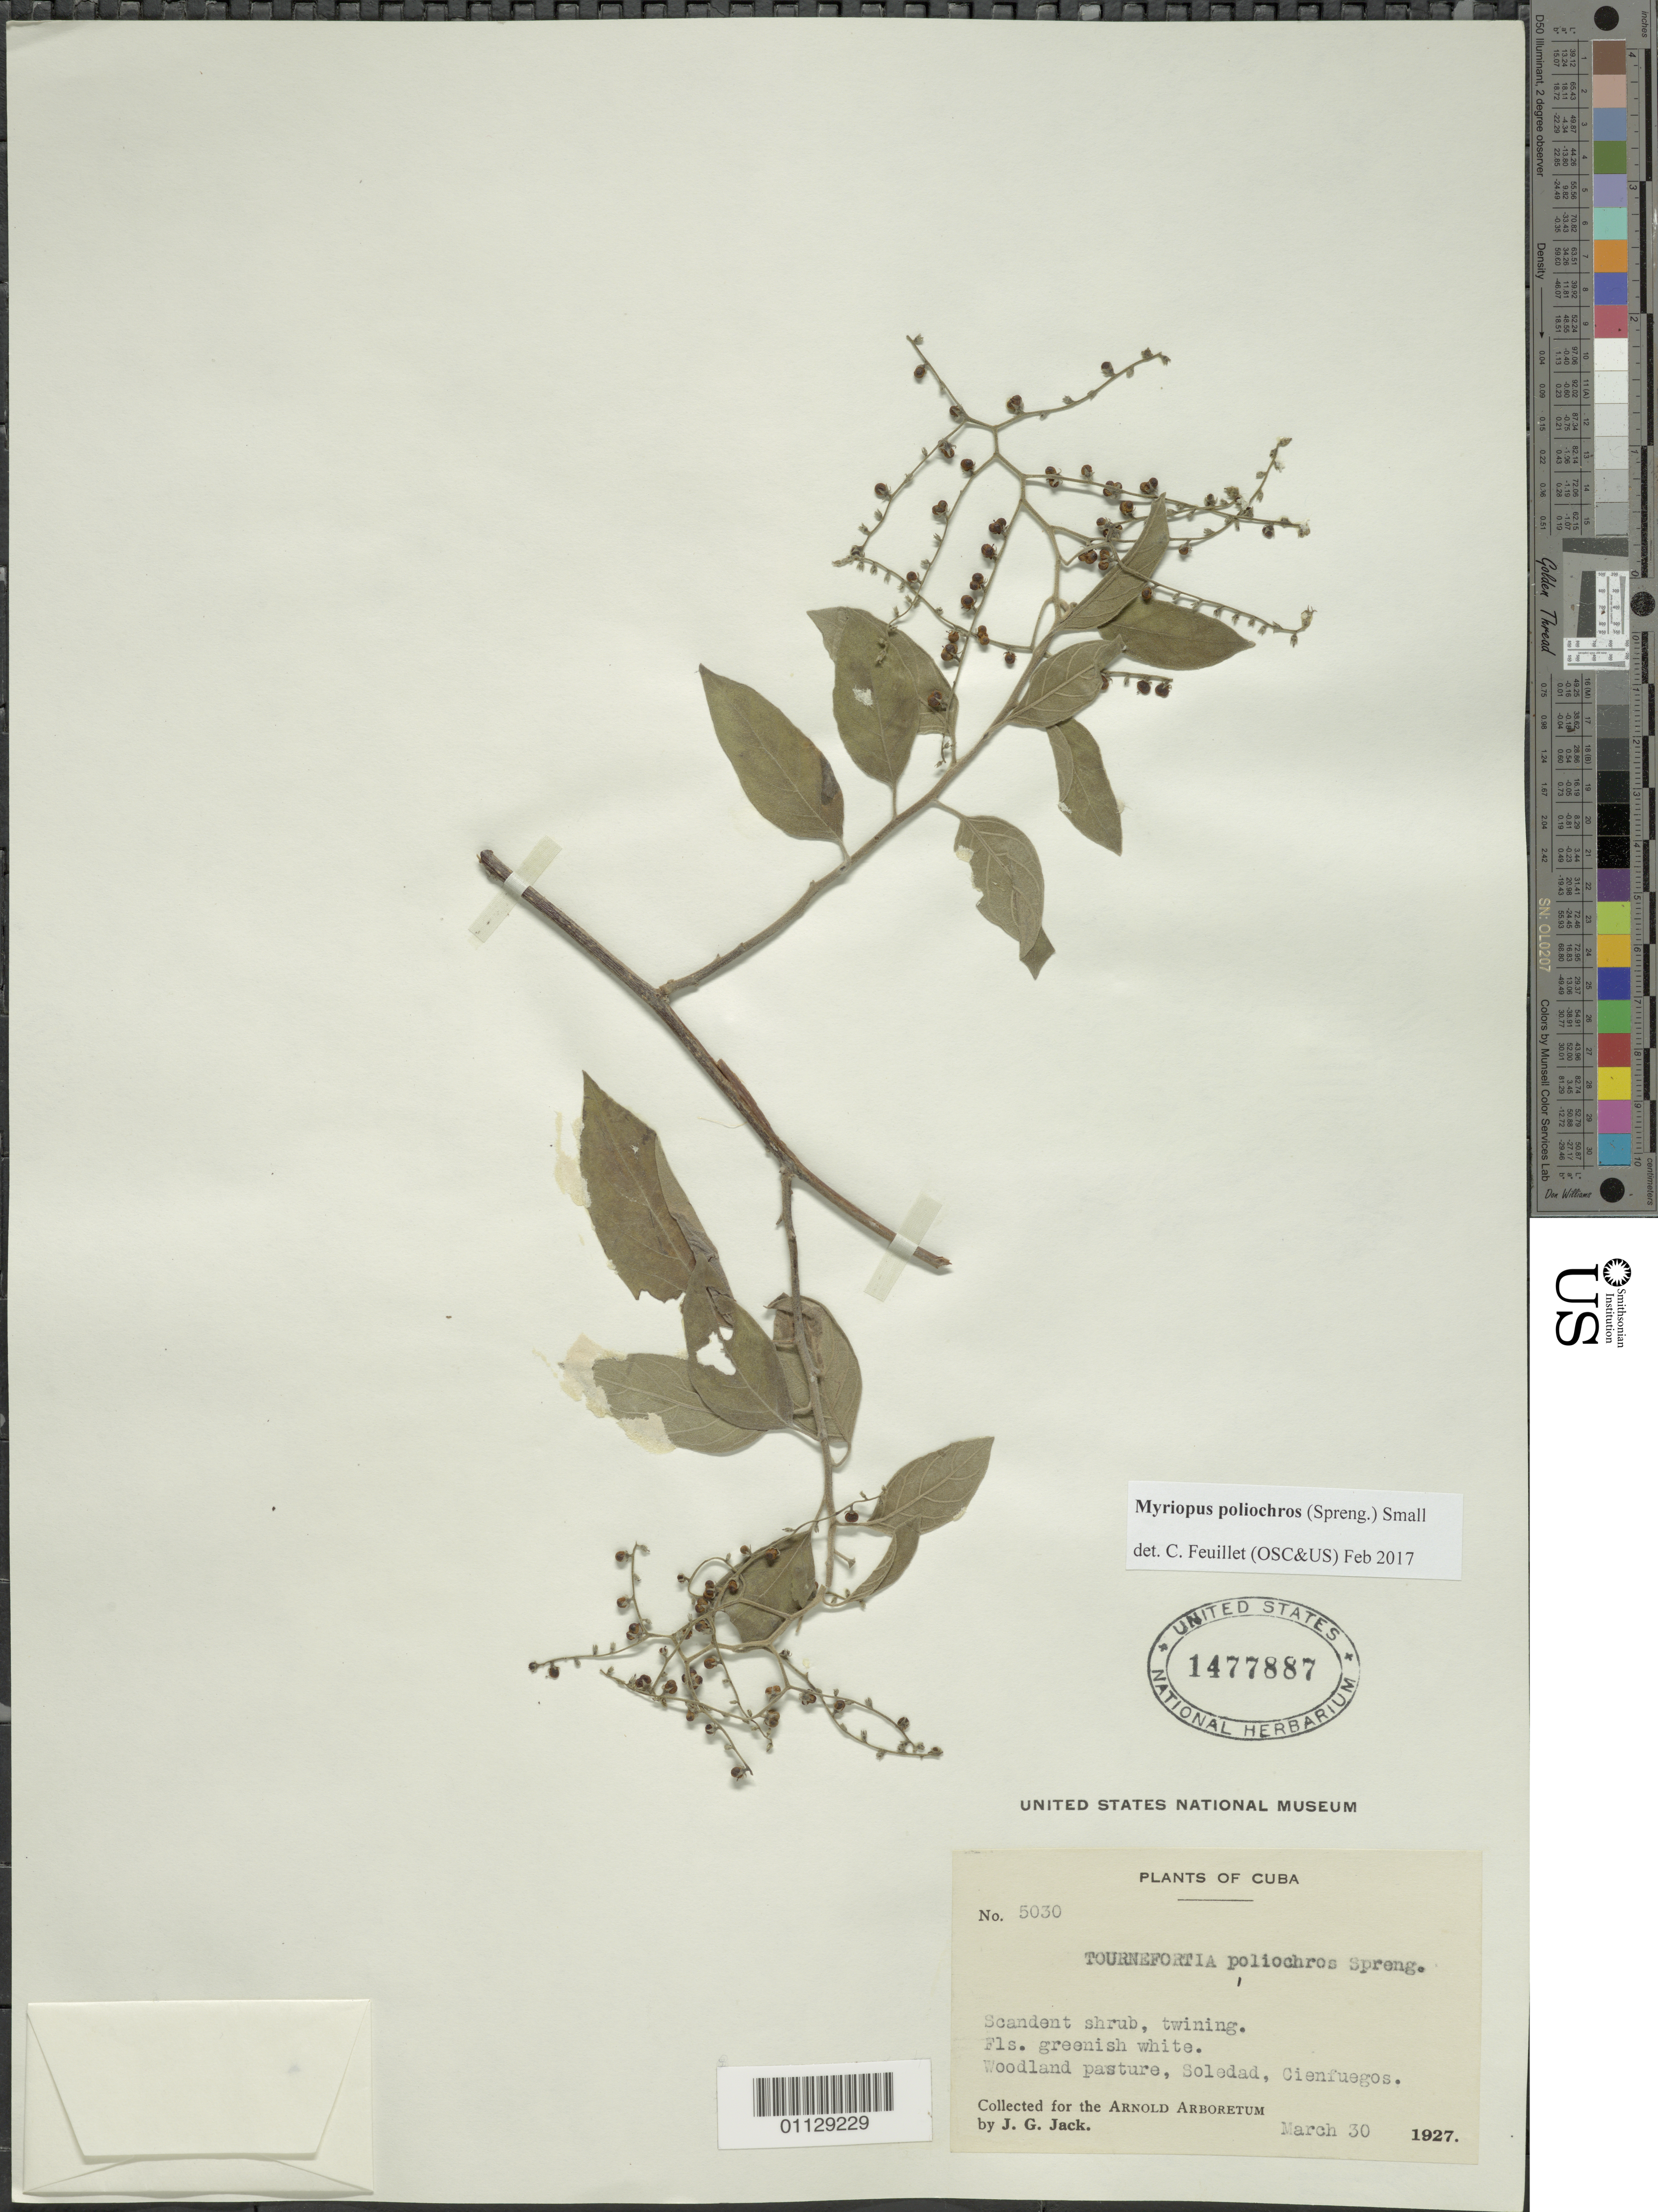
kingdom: Plantae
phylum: Tracheophyta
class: Magnoliopsida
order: Boraginales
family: Heliotropiaceae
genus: Myriopus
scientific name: Myriopus poliochros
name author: (Spreng.) Small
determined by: Feuillet, C.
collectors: J. G. Jack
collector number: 5030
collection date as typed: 30 Mar 1927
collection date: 1927-03-30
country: Cuba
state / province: Cienfuegos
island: Cuba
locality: Soledad, Cienfuegos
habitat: Woodland pasture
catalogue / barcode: US 1477887